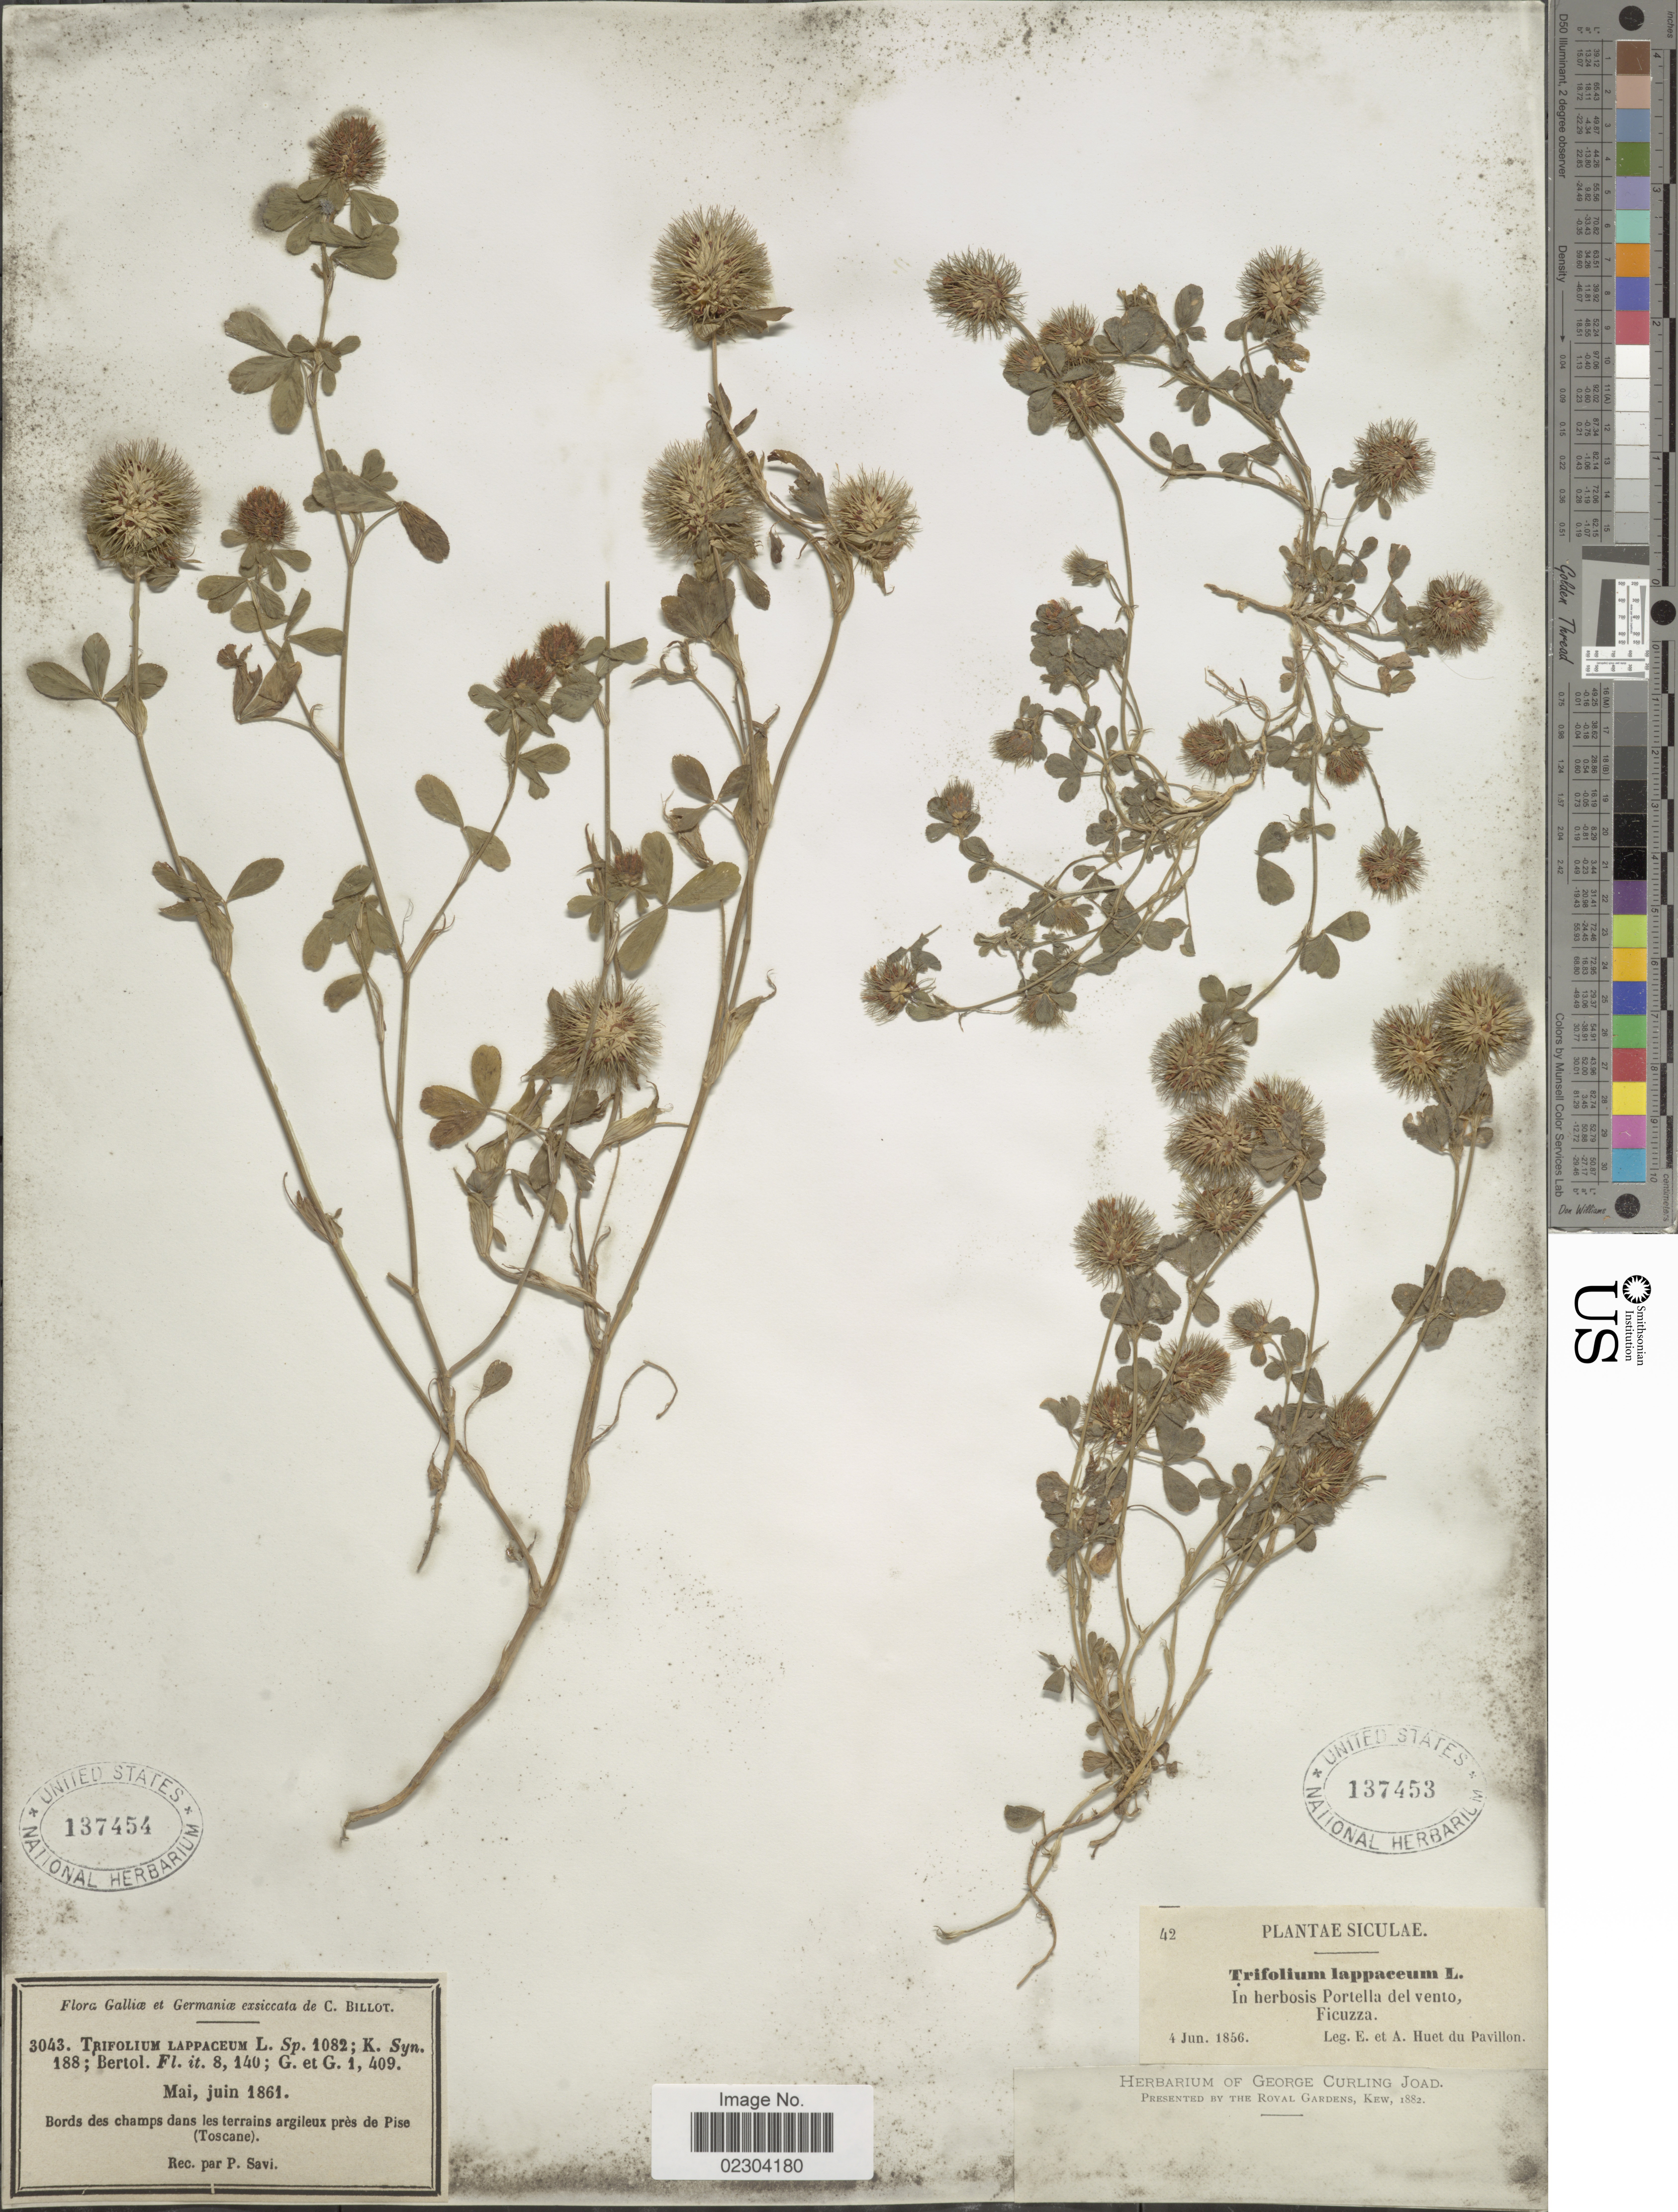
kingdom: Plantae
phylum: Tracheophyta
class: Magnoliopsida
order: Fabales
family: Fabaceae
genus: Trifolium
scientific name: Trifolium lappaceum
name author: L.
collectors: E. Huet du Pavillon & A. Huet du Pavillon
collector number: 42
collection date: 1856-06-04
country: Italy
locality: Siculae. In herbosis Portella del vento, Ficuzza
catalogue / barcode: US 137453-2